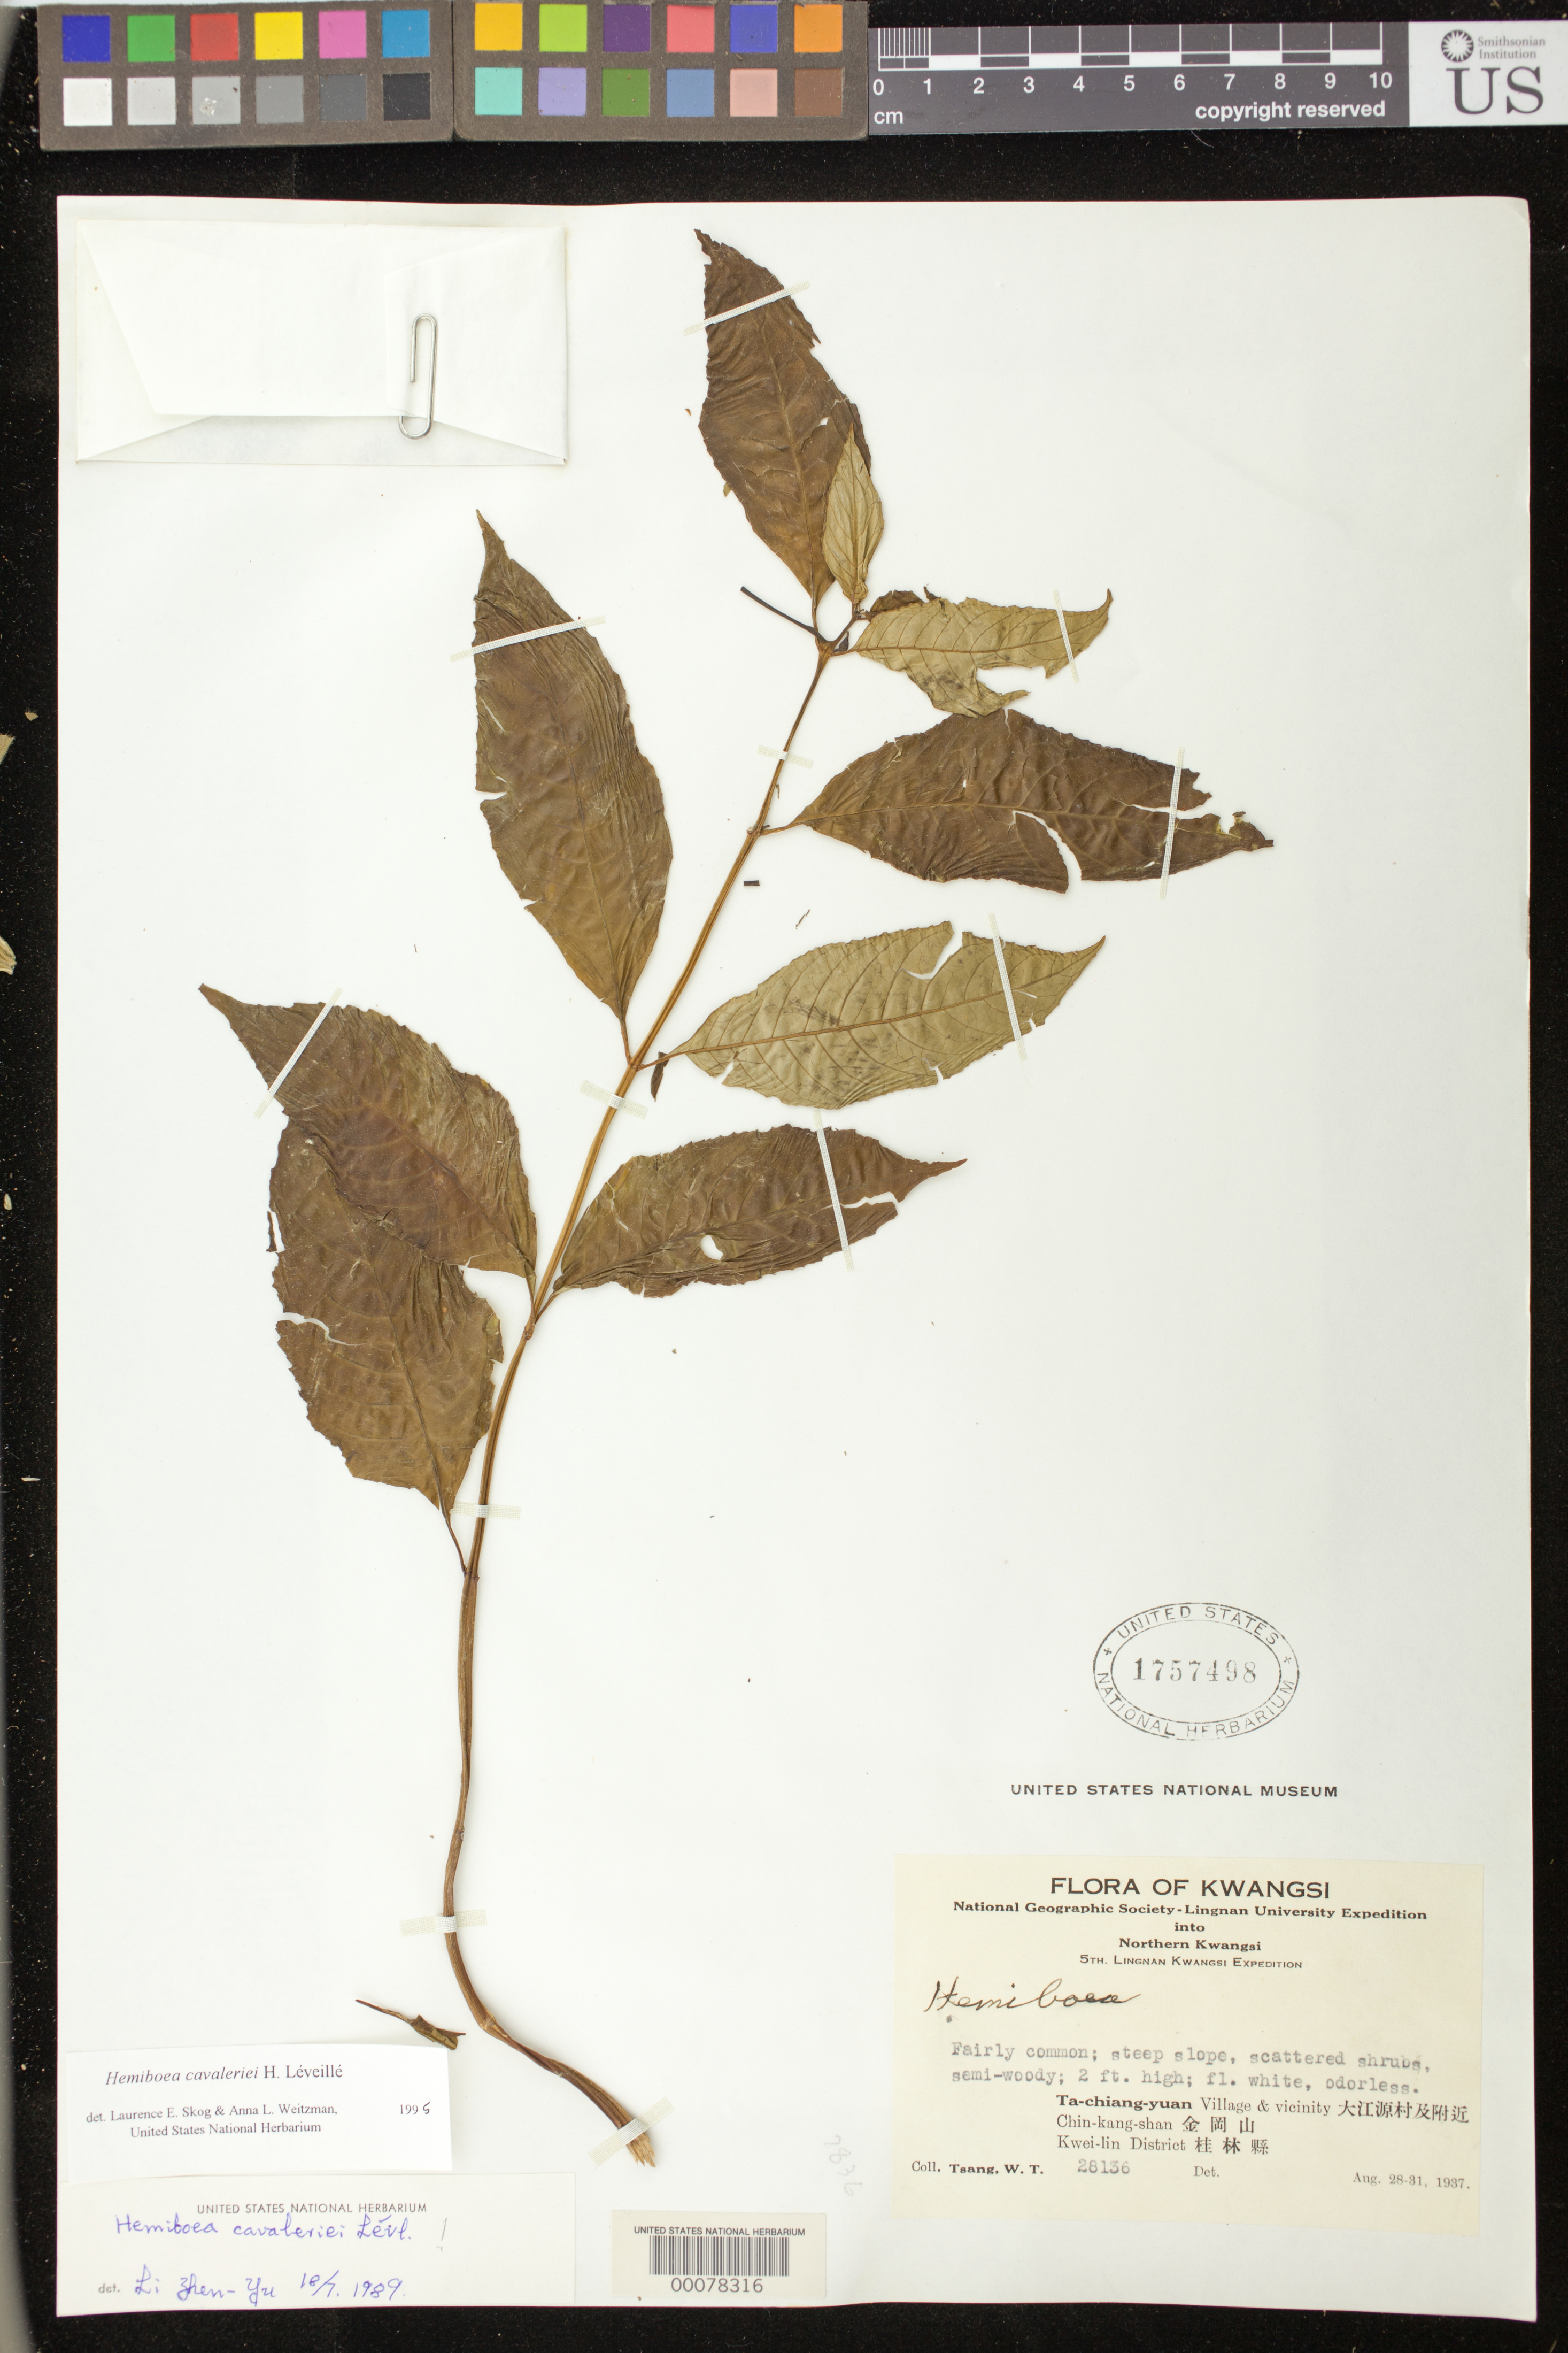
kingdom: Plantae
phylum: Tracheophyta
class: Magnoliopsida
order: Lamiales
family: Gesneriaceae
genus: Hemiboea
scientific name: Hemiboea cavaleriei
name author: H. Lév.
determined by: Zhen-yu, L.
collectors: W. T. Tsang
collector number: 28136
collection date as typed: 28-31 Aug 1937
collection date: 1937-08-28/1937-08-31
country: China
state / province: Guangxi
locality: Ta-chiang-yuan village & vicinity, chin-kang-shan, kwei-lin district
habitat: Steep slope, scattered shrubs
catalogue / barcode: US 1757498